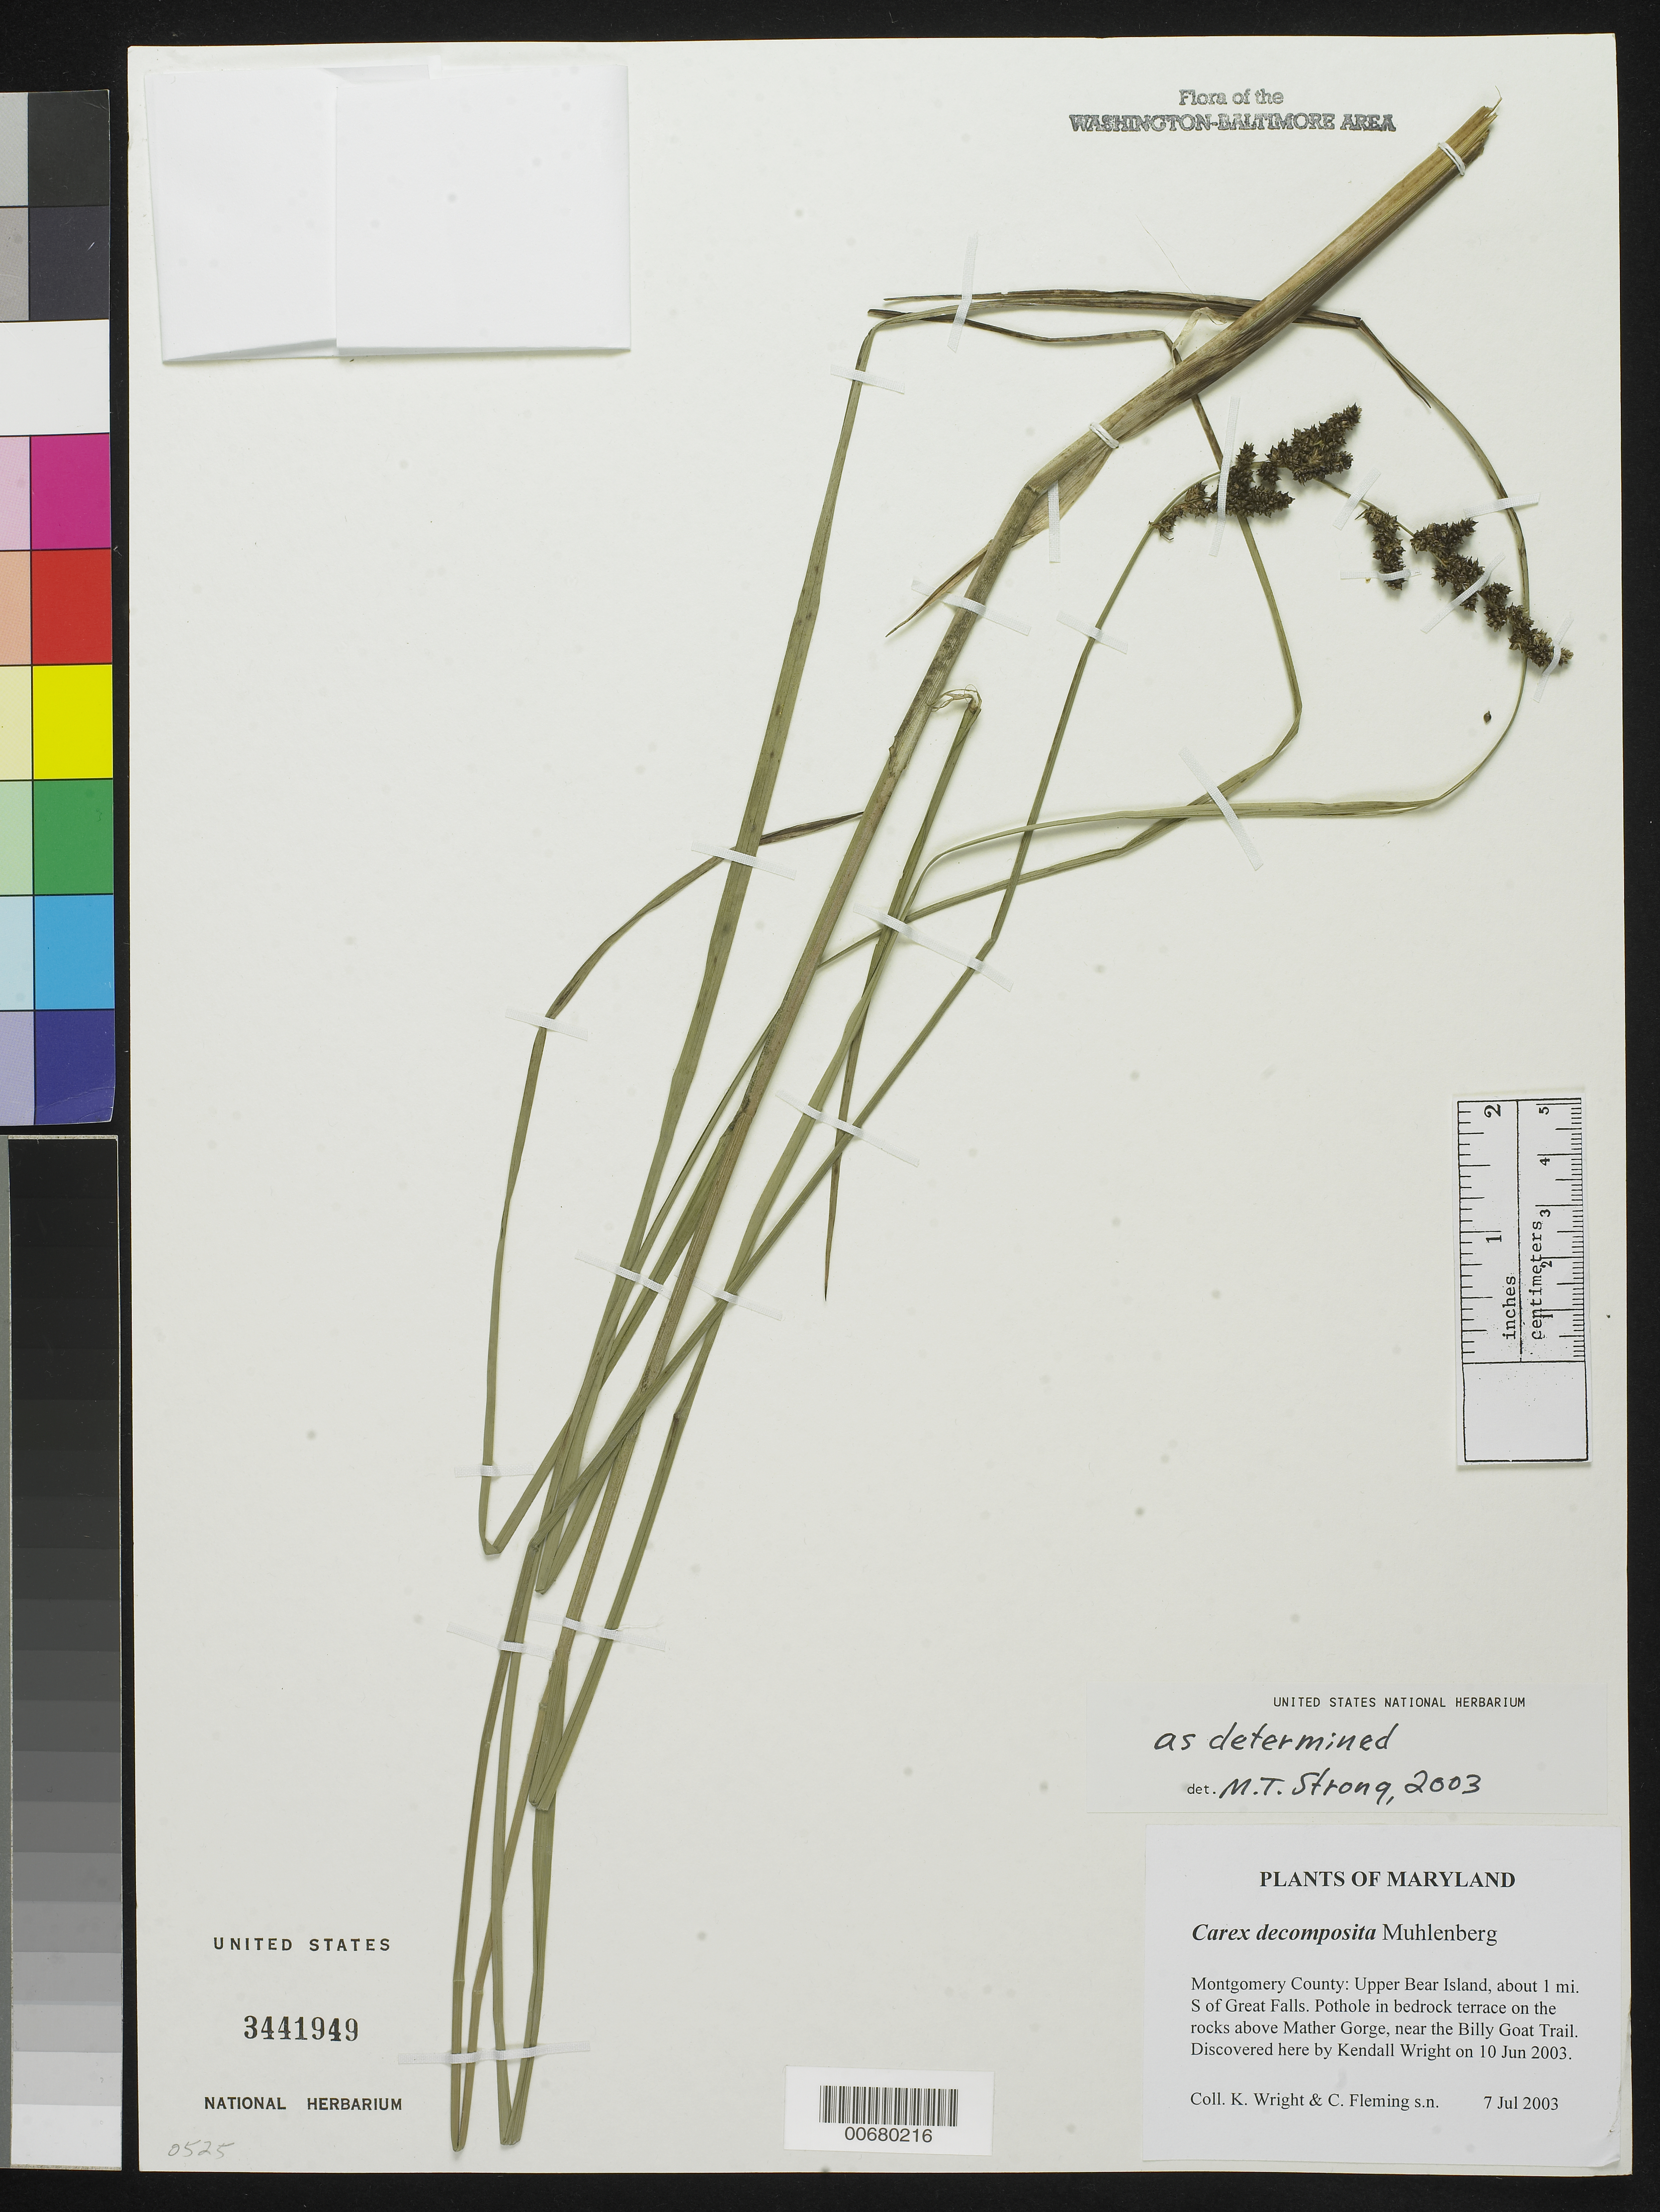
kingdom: Plantae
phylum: Tracheophyta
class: Liliopsida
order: Poales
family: Cyperaceae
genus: Carex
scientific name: Carex decomposita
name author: Muhl.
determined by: Strong, M. T., (US), Smithsonian Institution - National Museum of Natural History (UNITED STATES)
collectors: J. K. Wright & C. Fleming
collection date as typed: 07 Jul 2003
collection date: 2003-07-07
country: United States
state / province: Maryland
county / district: Montgomery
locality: Upper Bear Island, about 1 mi. S of Great Falls.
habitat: Pothole in bedrock terrace on the rocks above Mather Gorge, near the Billy Goat Trail.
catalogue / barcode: US 3441949